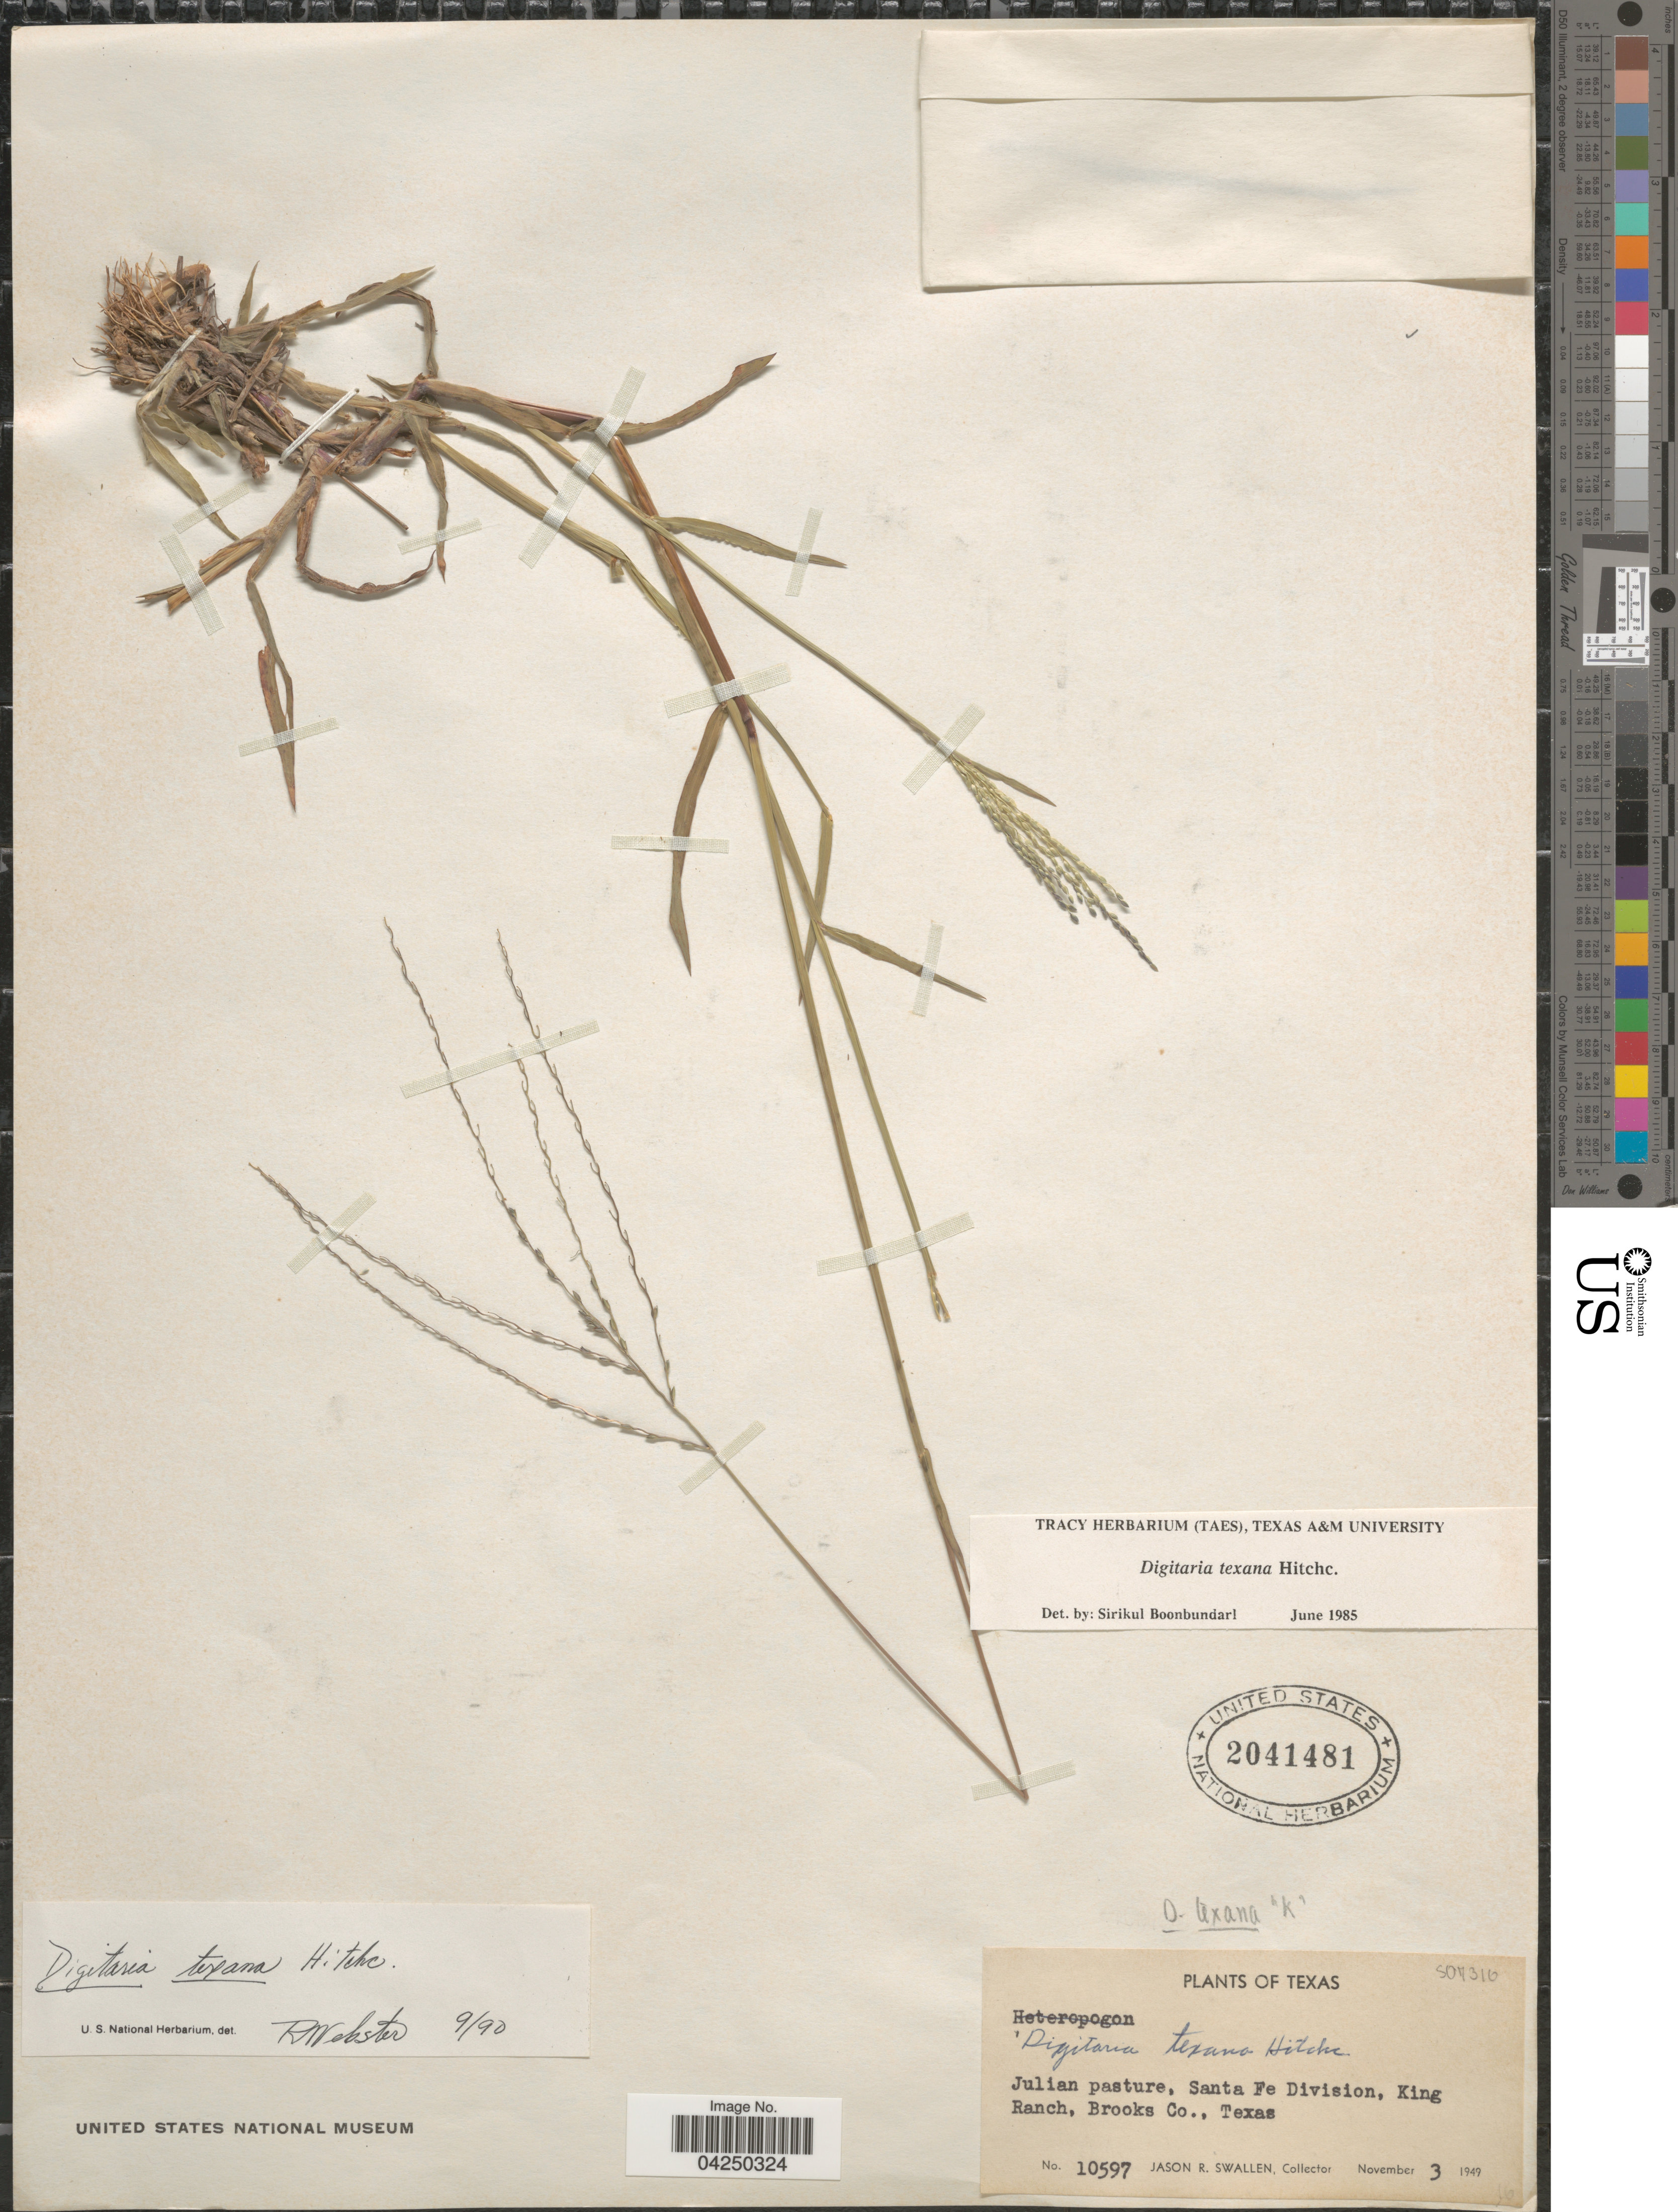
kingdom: Plantae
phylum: Tracheophyta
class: Liliopsida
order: Poales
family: Poaceae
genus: Digitaria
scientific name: Digitaria texana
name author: Hitchc.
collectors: J. R. Swallen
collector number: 10597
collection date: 1949-11-03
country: United States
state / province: Texas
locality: Julian pasture, Santa Fe Division, King Ranch, Brooks Co.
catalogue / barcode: US 2041481